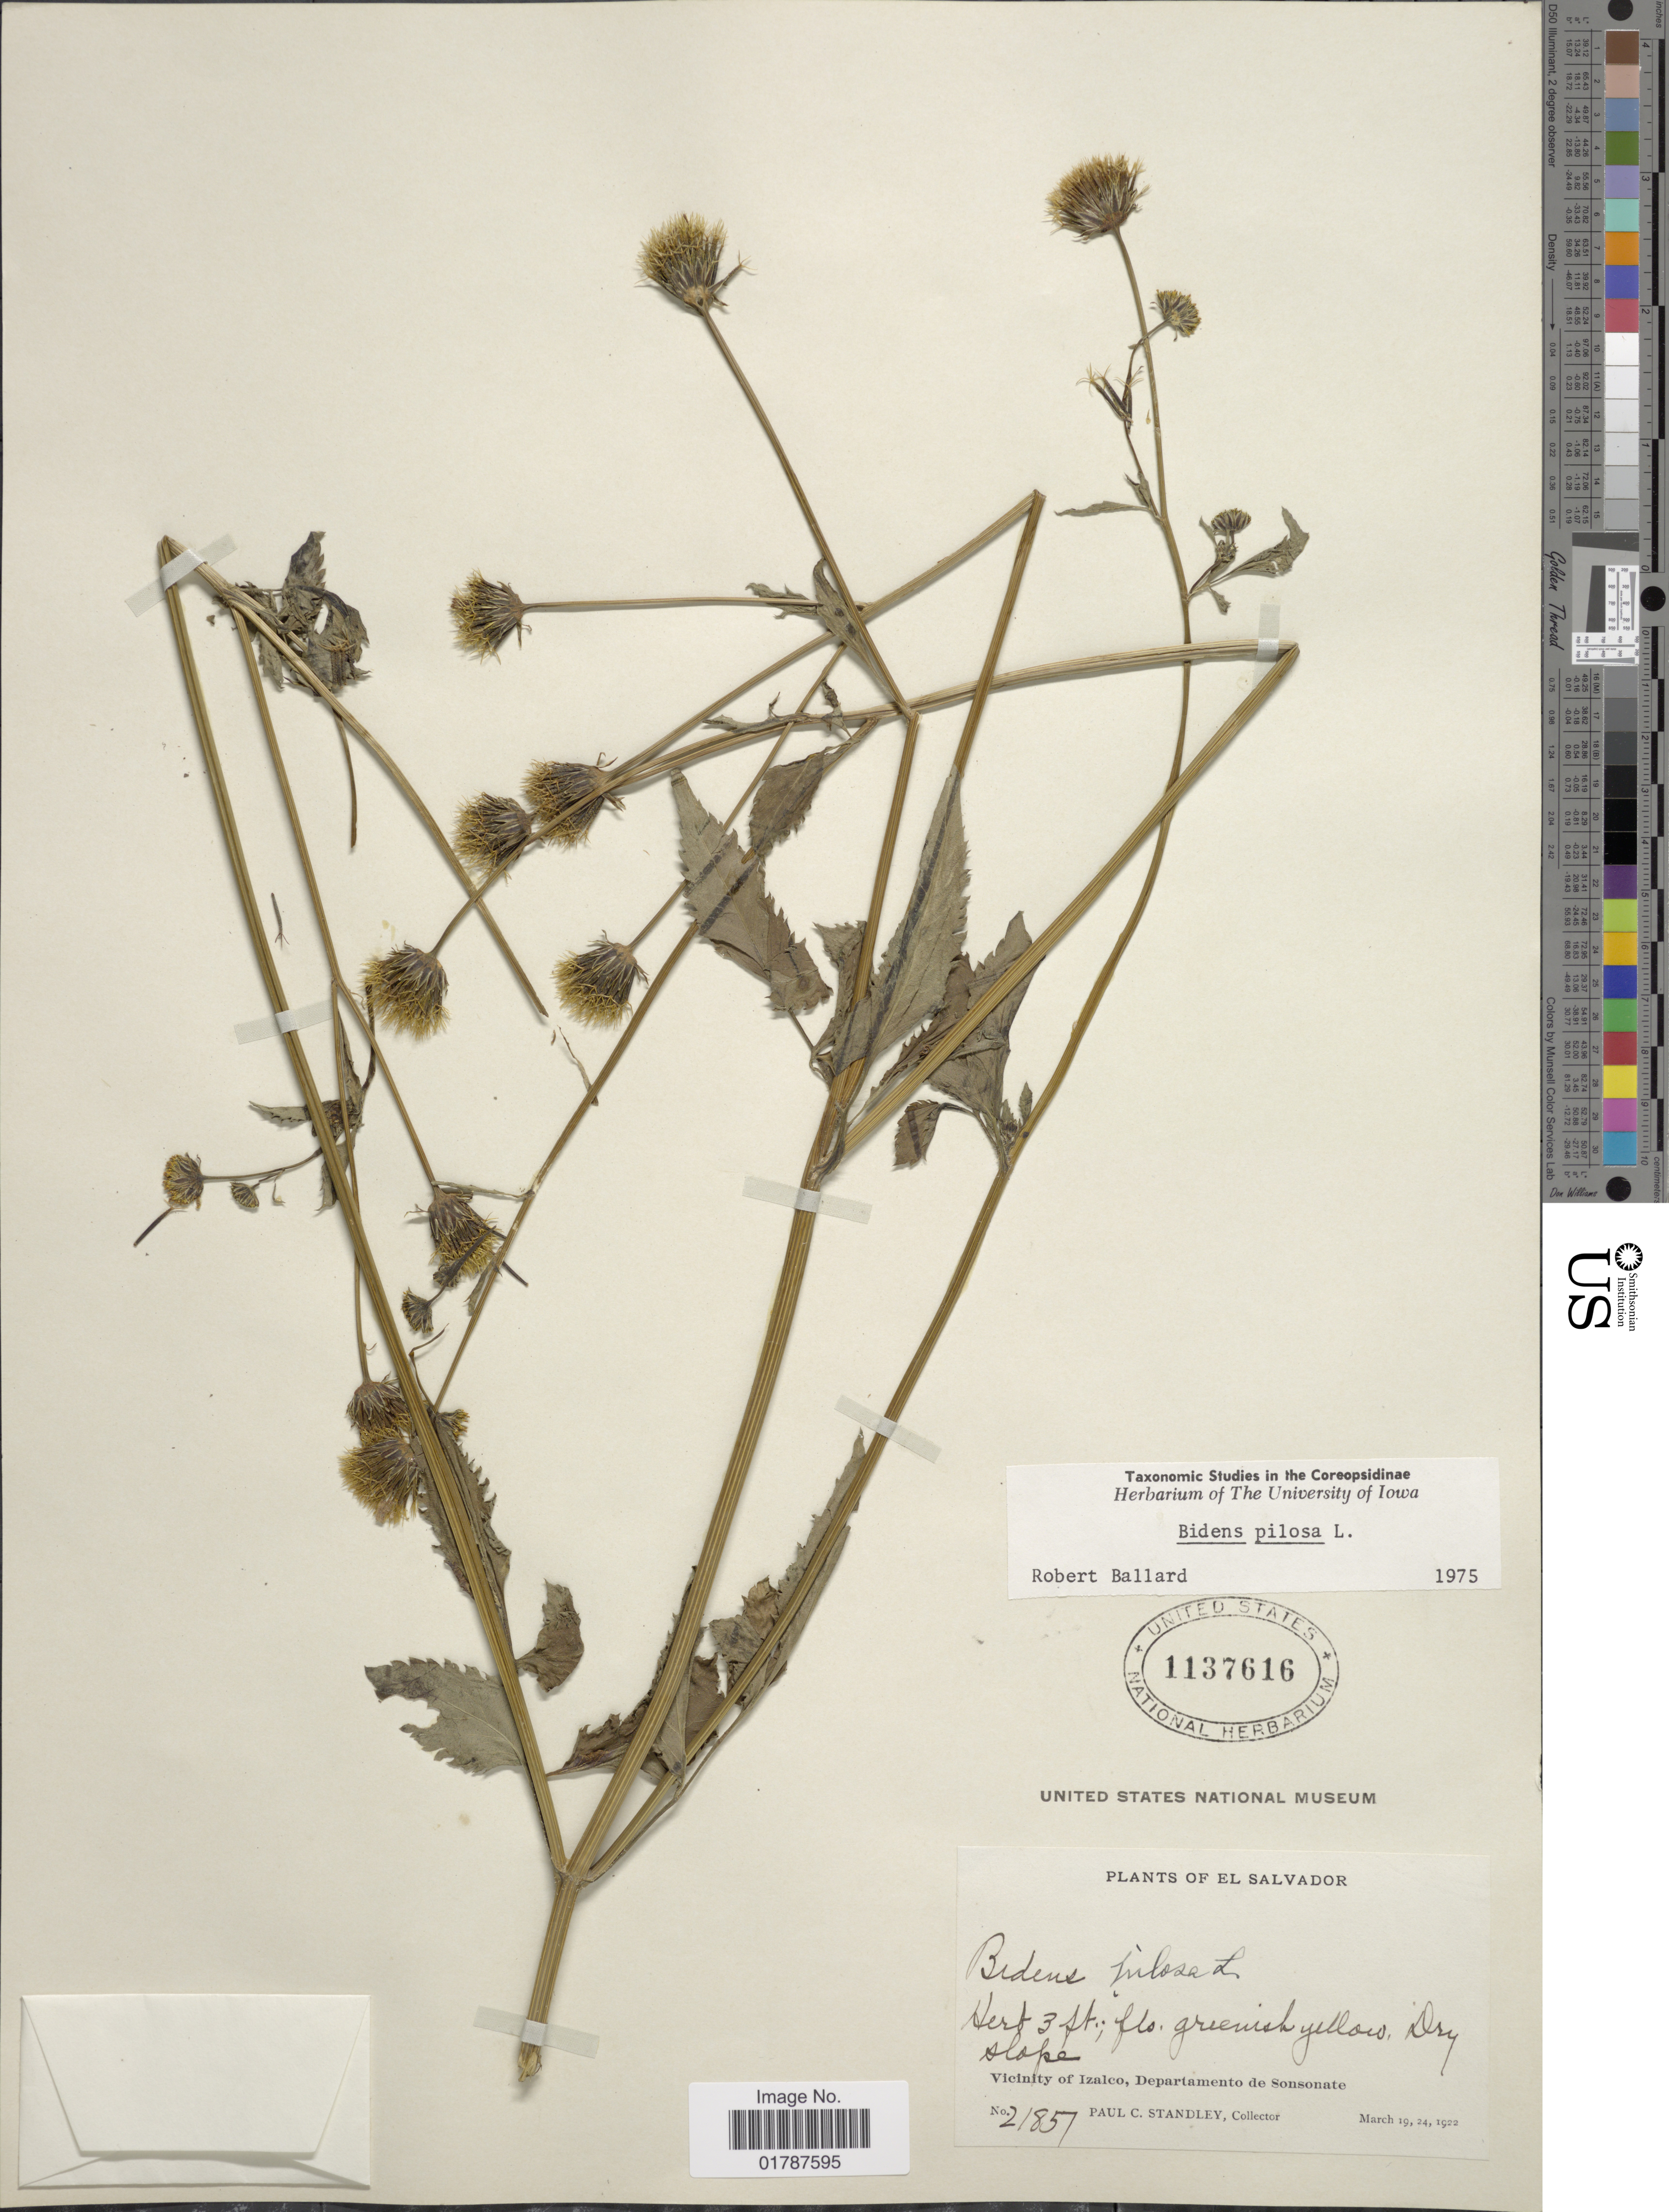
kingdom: Plantae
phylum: Tracheophyta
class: Magnoliopsida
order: Asterales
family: Asteraceae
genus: Bidens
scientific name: Bidens pilosa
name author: L.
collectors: S. Calderón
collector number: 21857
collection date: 1922-03-19/1922-03-24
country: El Salvador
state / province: Sonsonate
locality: Vicinity of Izalco, Departamento de Sonsonate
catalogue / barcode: US 1137616